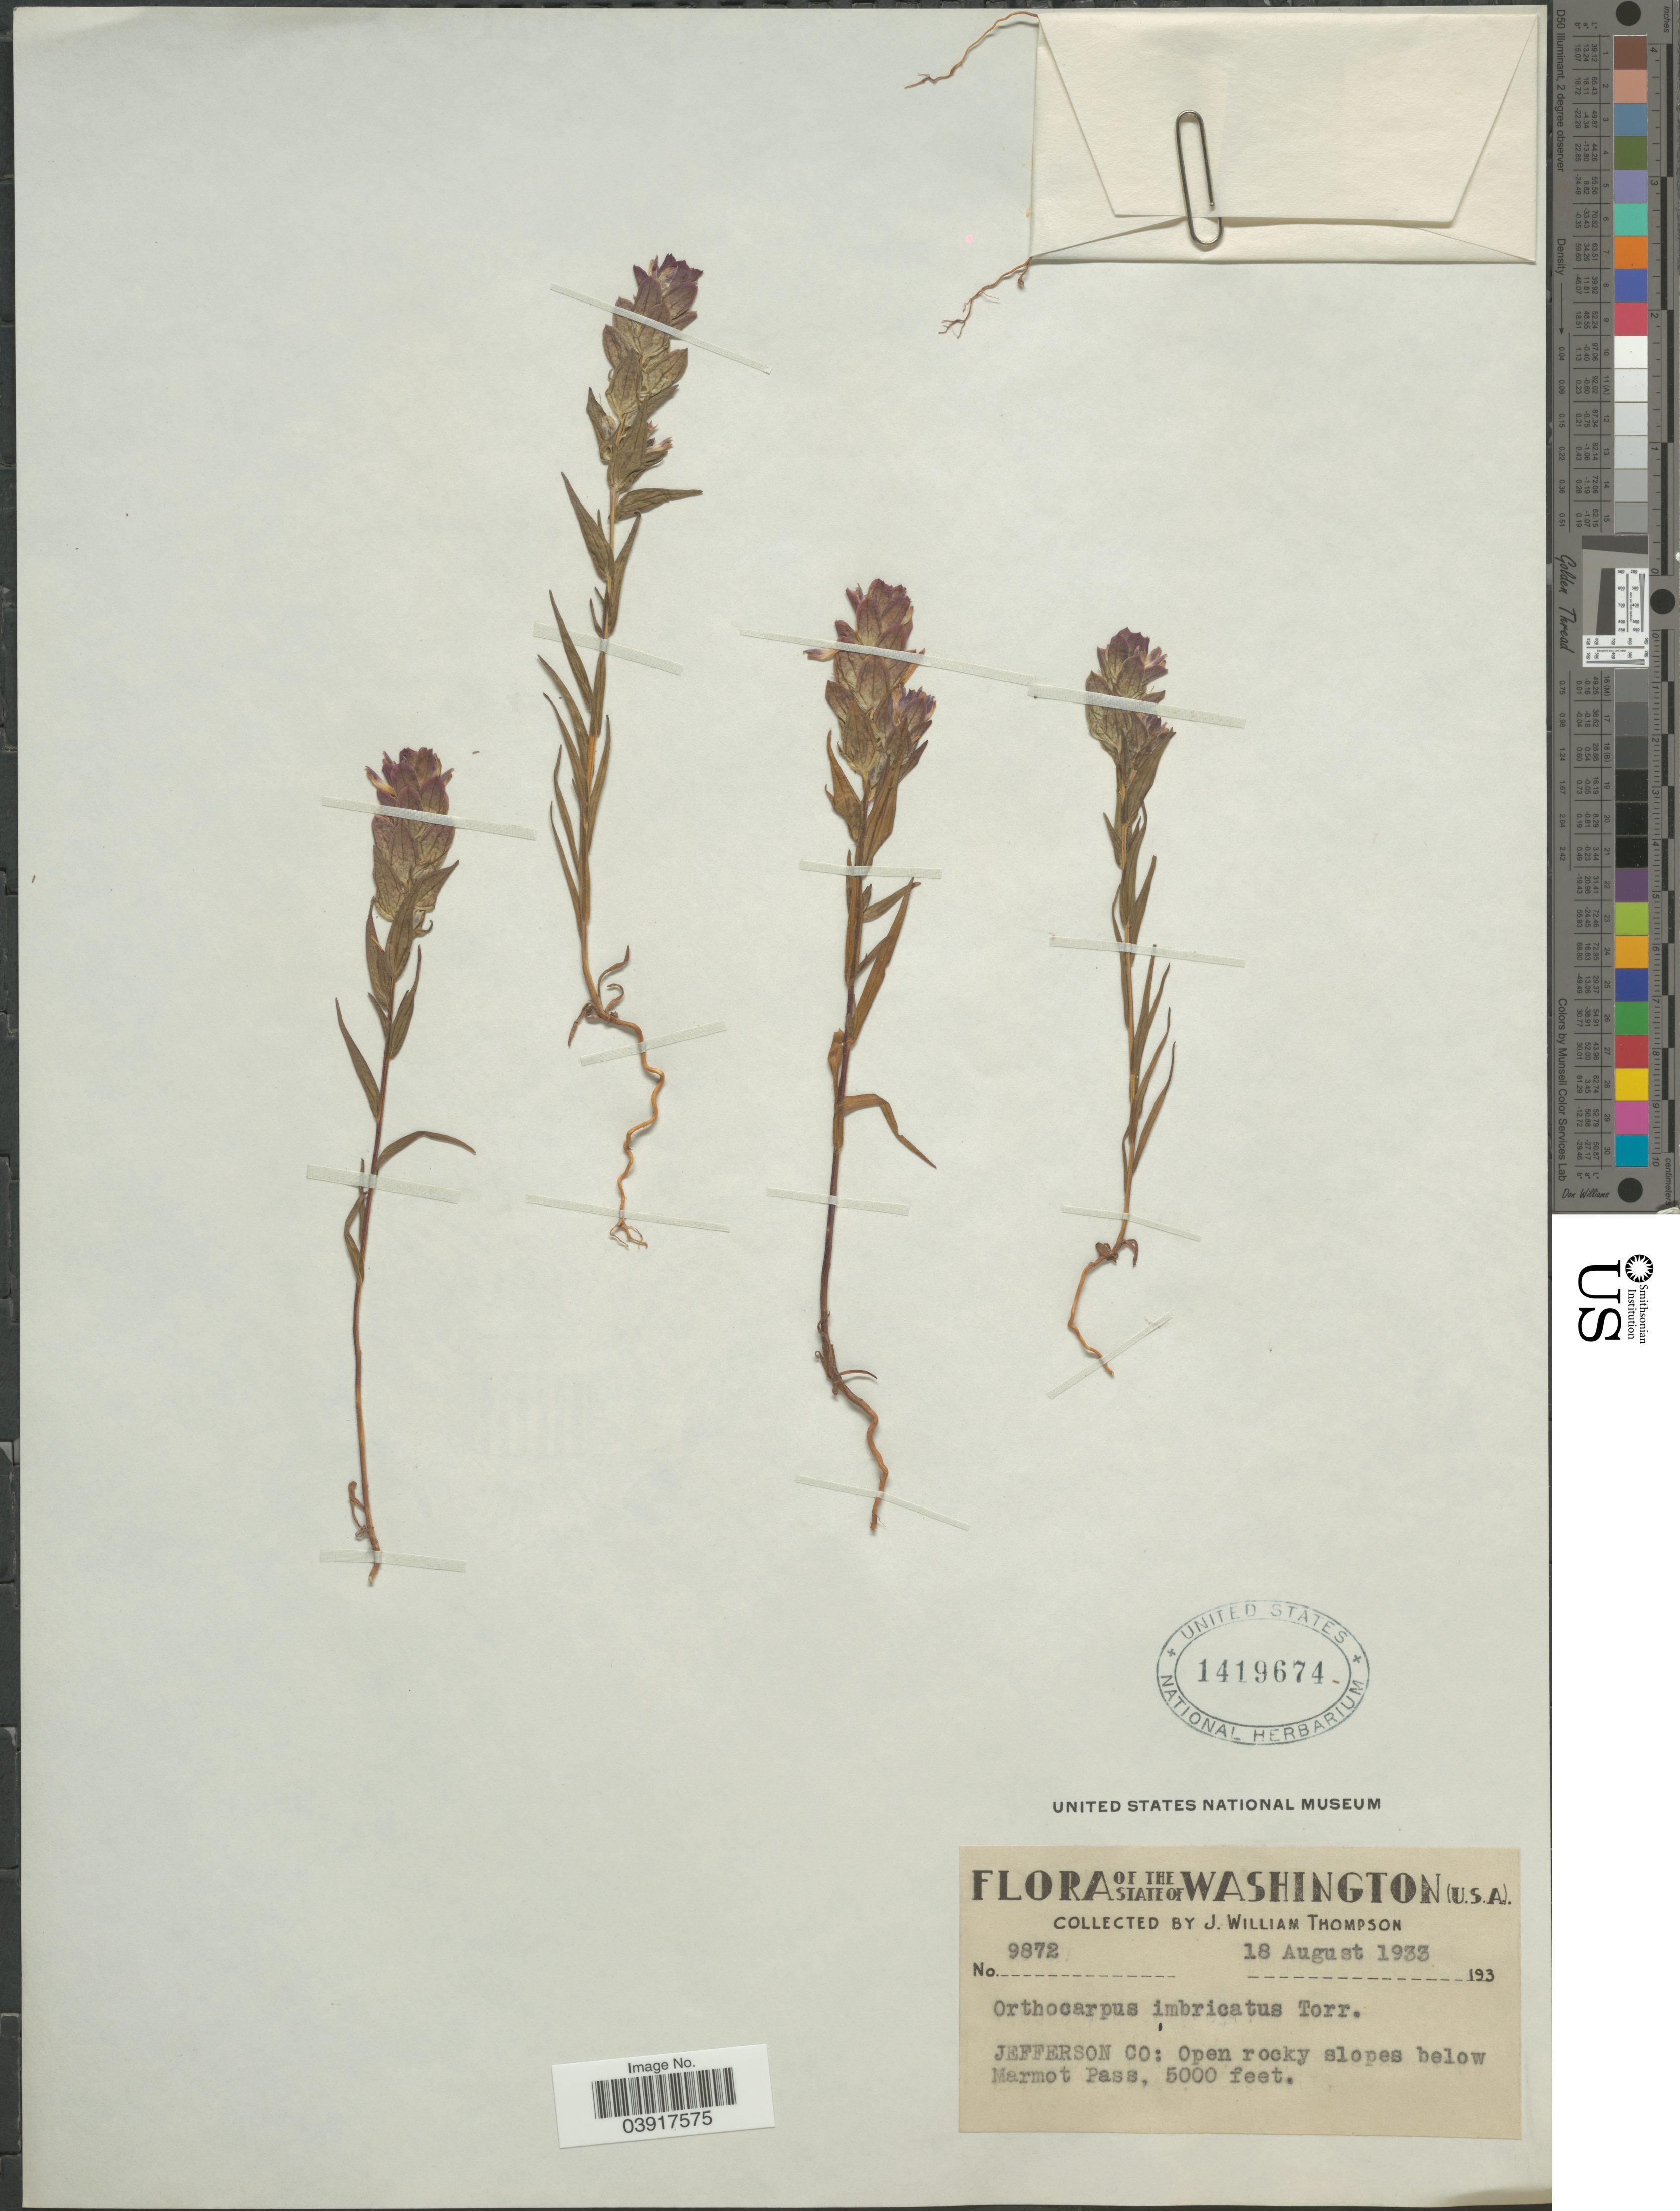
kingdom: Plantae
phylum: Tracheophyta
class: Magnoliopsida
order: Lamiales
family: Orobanchaceae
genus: Orthocarpus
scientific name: Orthocarpus imbricatus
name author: Torr. ex S. Watson in C. King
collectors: J. W. Thompson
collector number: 9872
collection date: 1933-08-18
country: United States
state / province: Washington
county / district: Jefferson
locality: Jefferson Co: Open rocky slopes below Marmot Pass.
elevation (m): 1524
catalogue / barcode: US 1419674